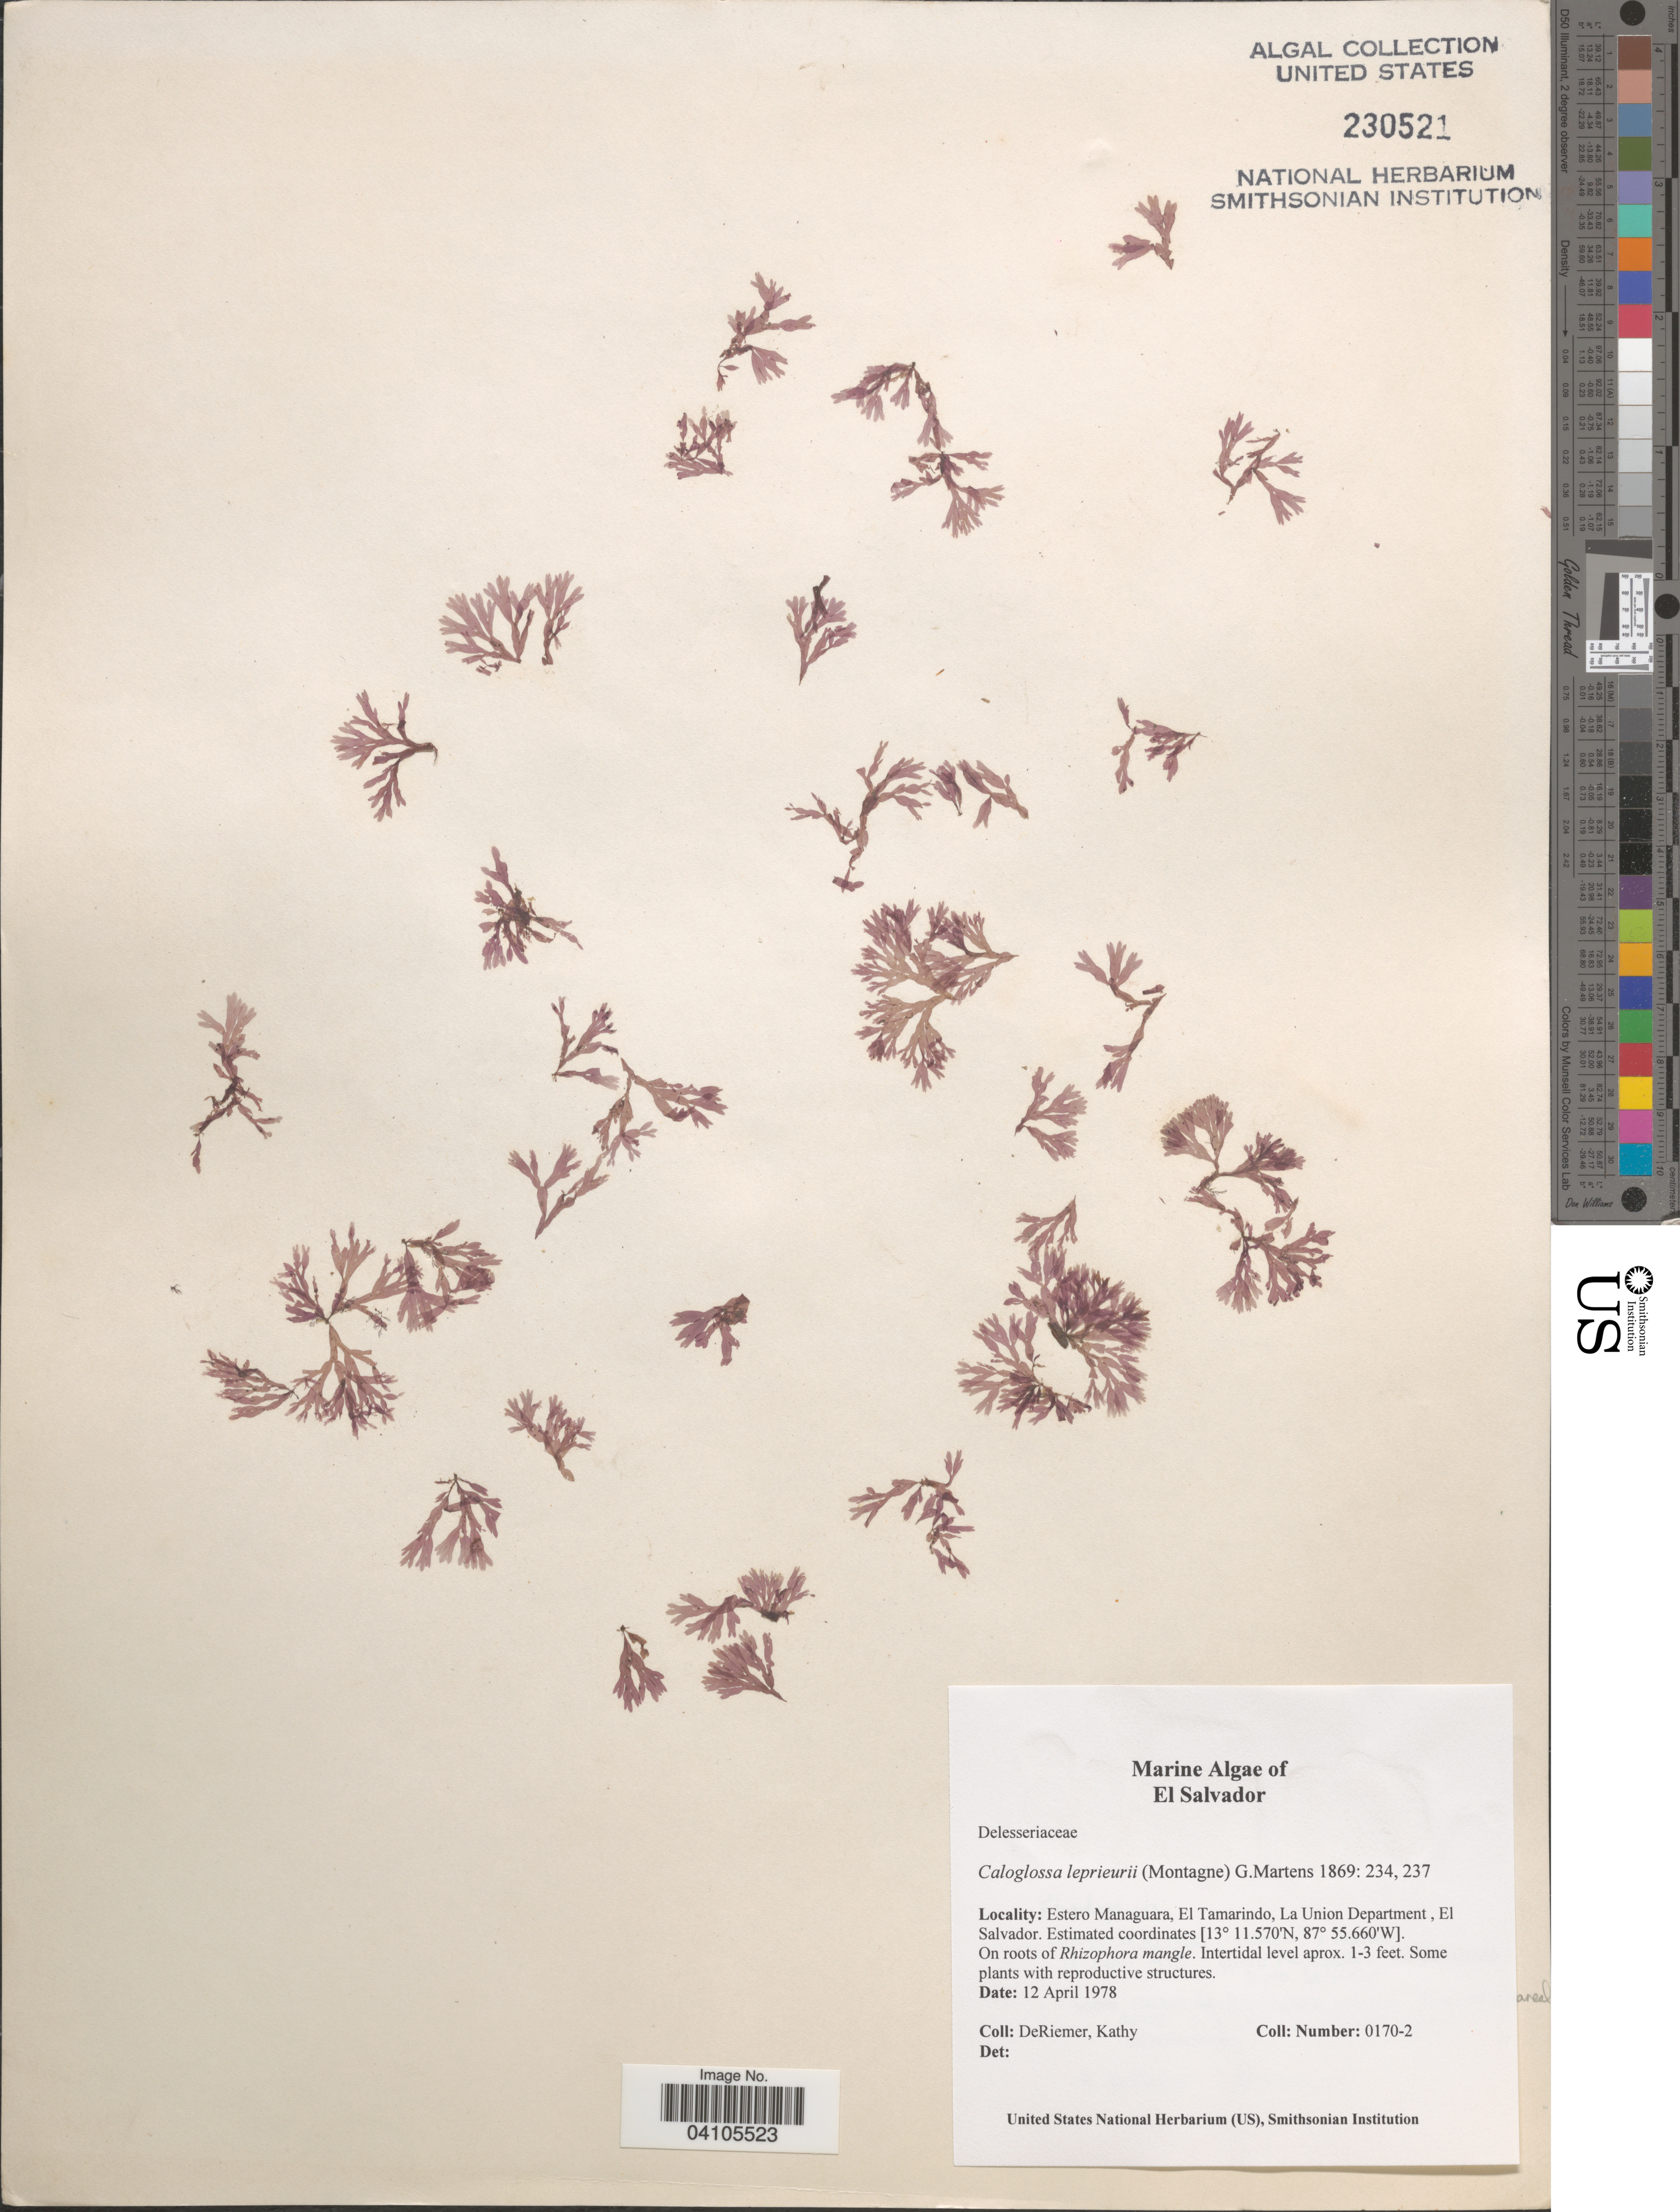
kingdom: Plantae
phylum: Rhodophyta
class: Florideophyceae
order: Ceramiales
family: Delesseriaceae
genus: Caloglossa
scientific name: Caloglossa leprieurii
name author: (Mont.) G. Martens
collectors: K. DeRiemer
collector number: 0170-2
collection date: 1978-04-12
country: El Salvador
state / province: La Union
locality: Estero Managuara, El Tamarindo, La Union Department.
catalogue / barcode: US 230521